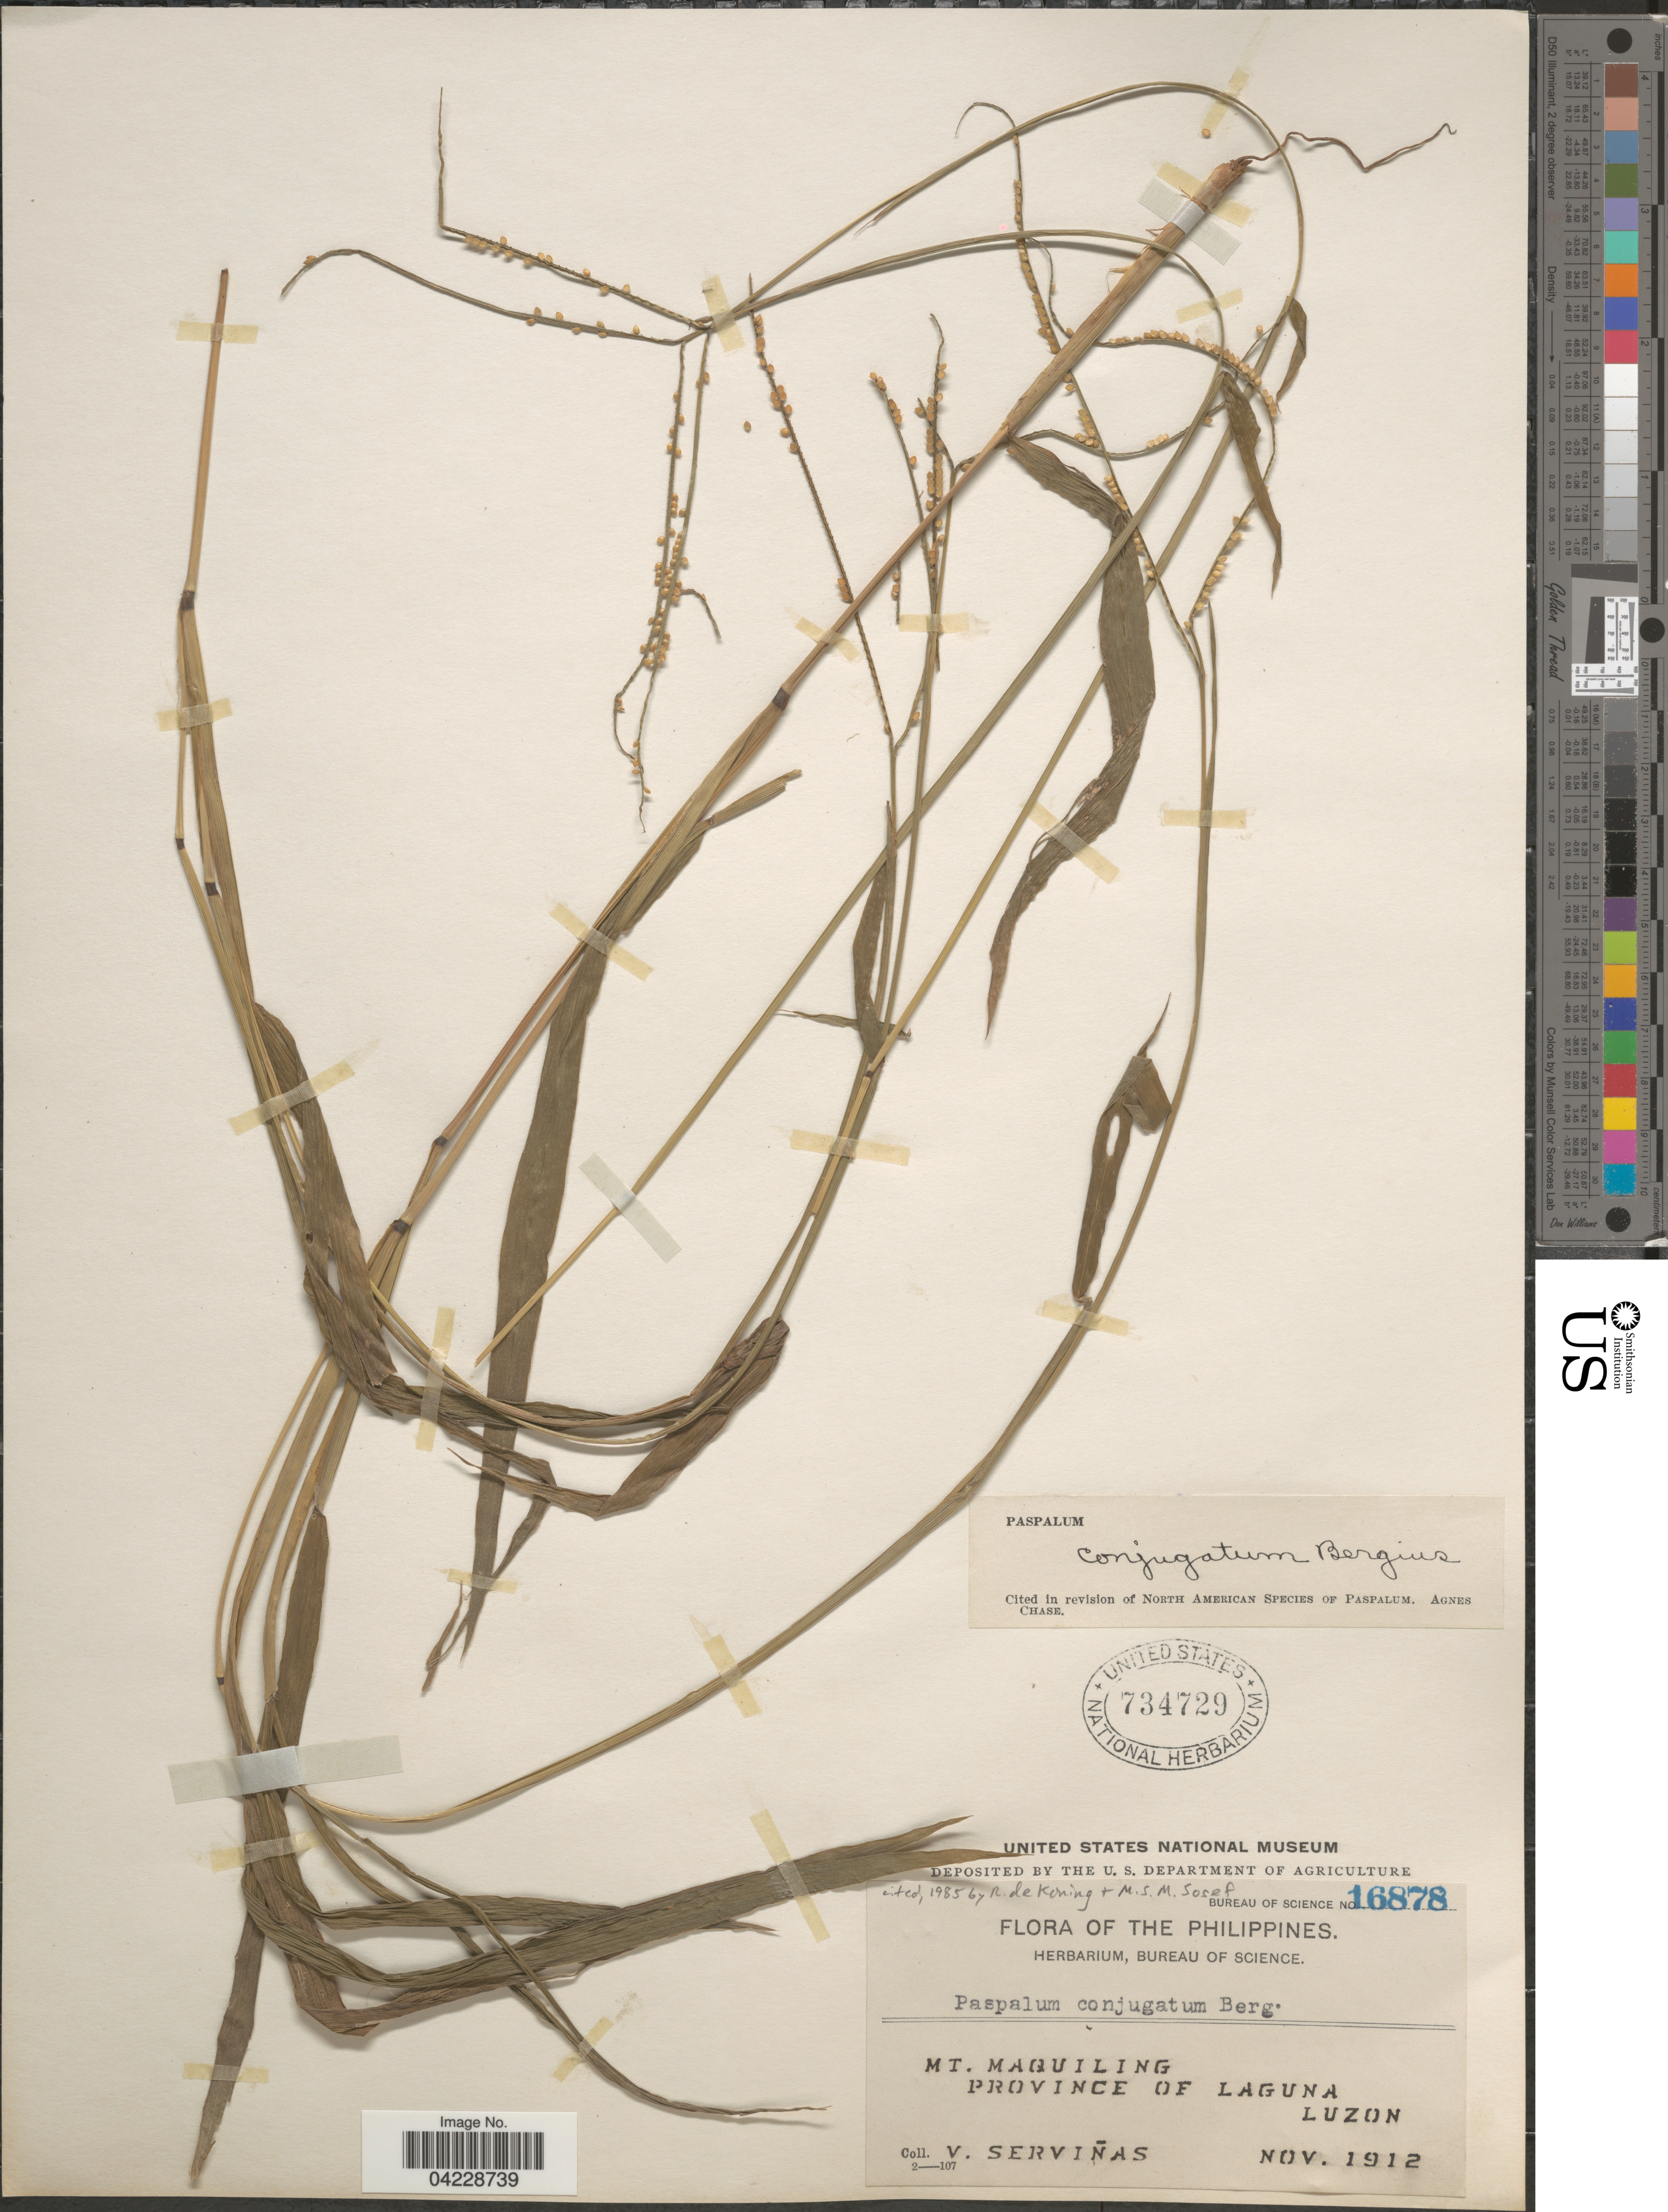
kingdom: Plantae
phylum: Tracheophyta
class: Liliopsida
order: Poales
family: Poaceae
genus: Paspalum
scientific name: Paspalum conjugatum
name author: P.J. Bergius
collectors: V. Servinas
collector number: Bureau of Science 16878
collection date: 1912-11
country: Philippines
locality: Mt. Maquiling. Province of Laguna, Luzon.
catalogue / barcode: US 734729